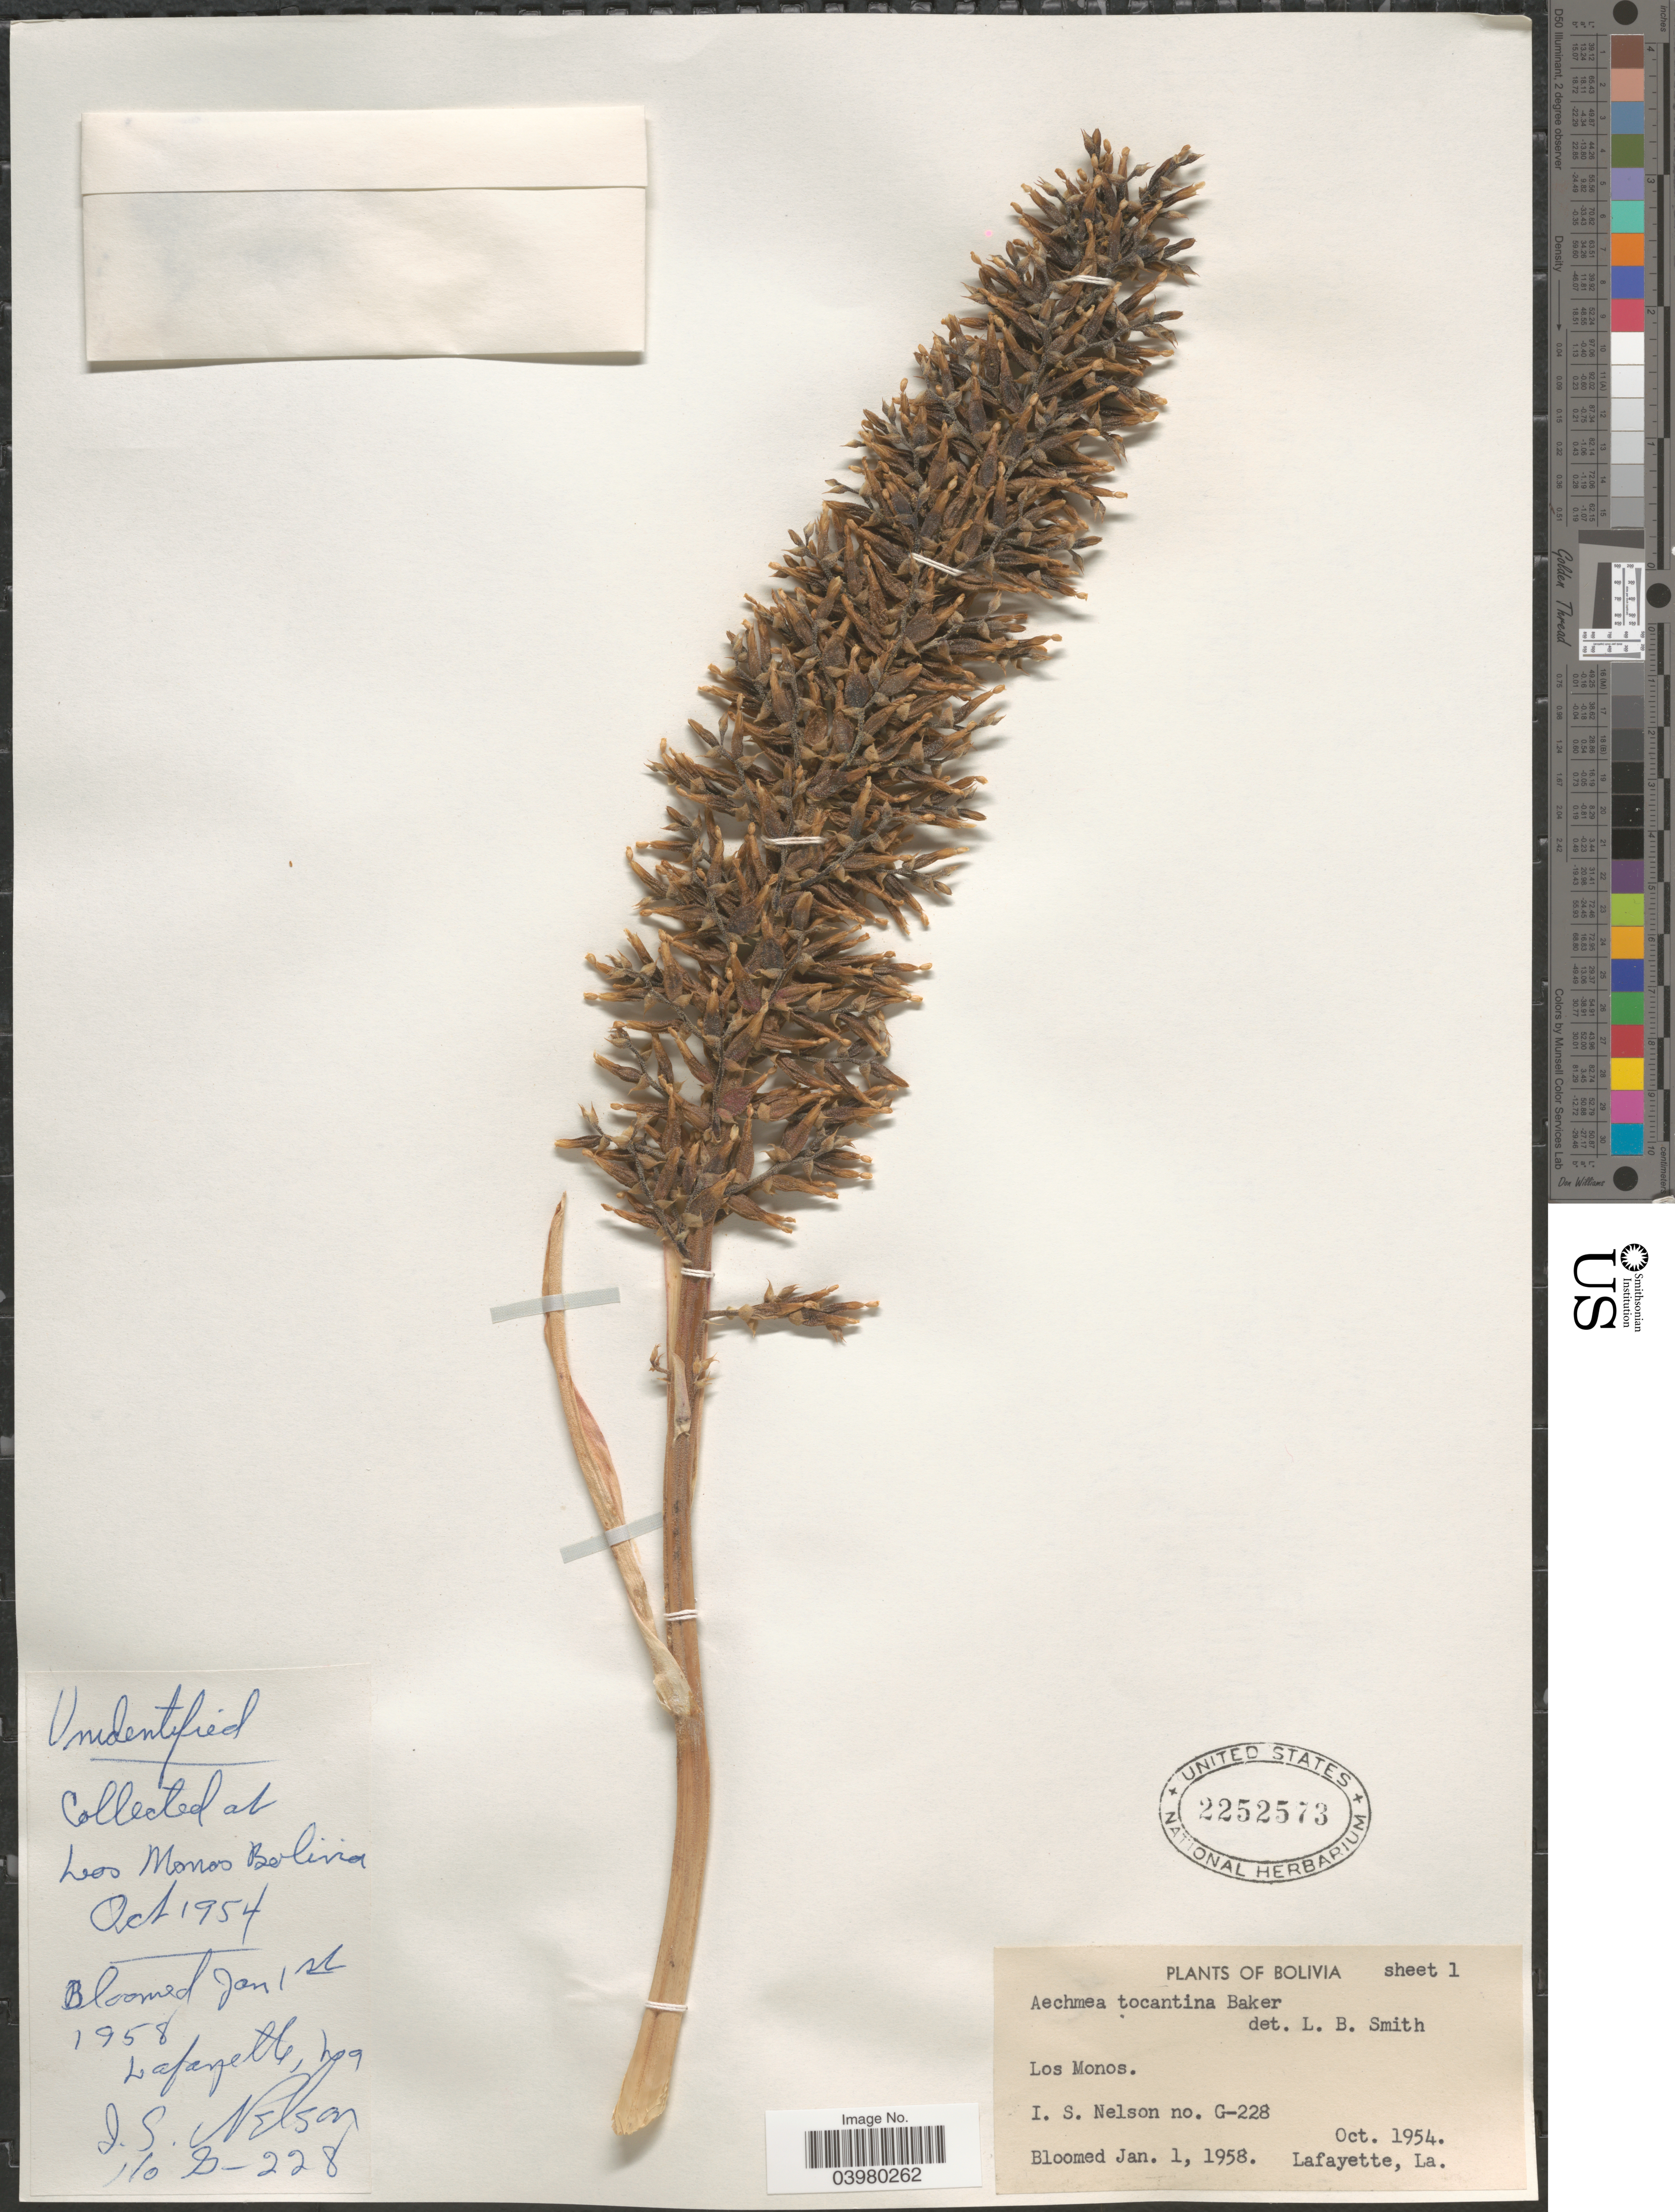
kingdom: Plantae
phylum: Tracheophyta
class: Liliopsida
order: Poales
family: Bromeliaceae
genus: Aechmea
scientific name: Aechmea tocantina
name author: Baker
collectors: I. S. Nelson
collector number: G-228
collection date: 1954-10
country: Bolivia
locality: Los Monos.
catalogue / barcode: US 2252573